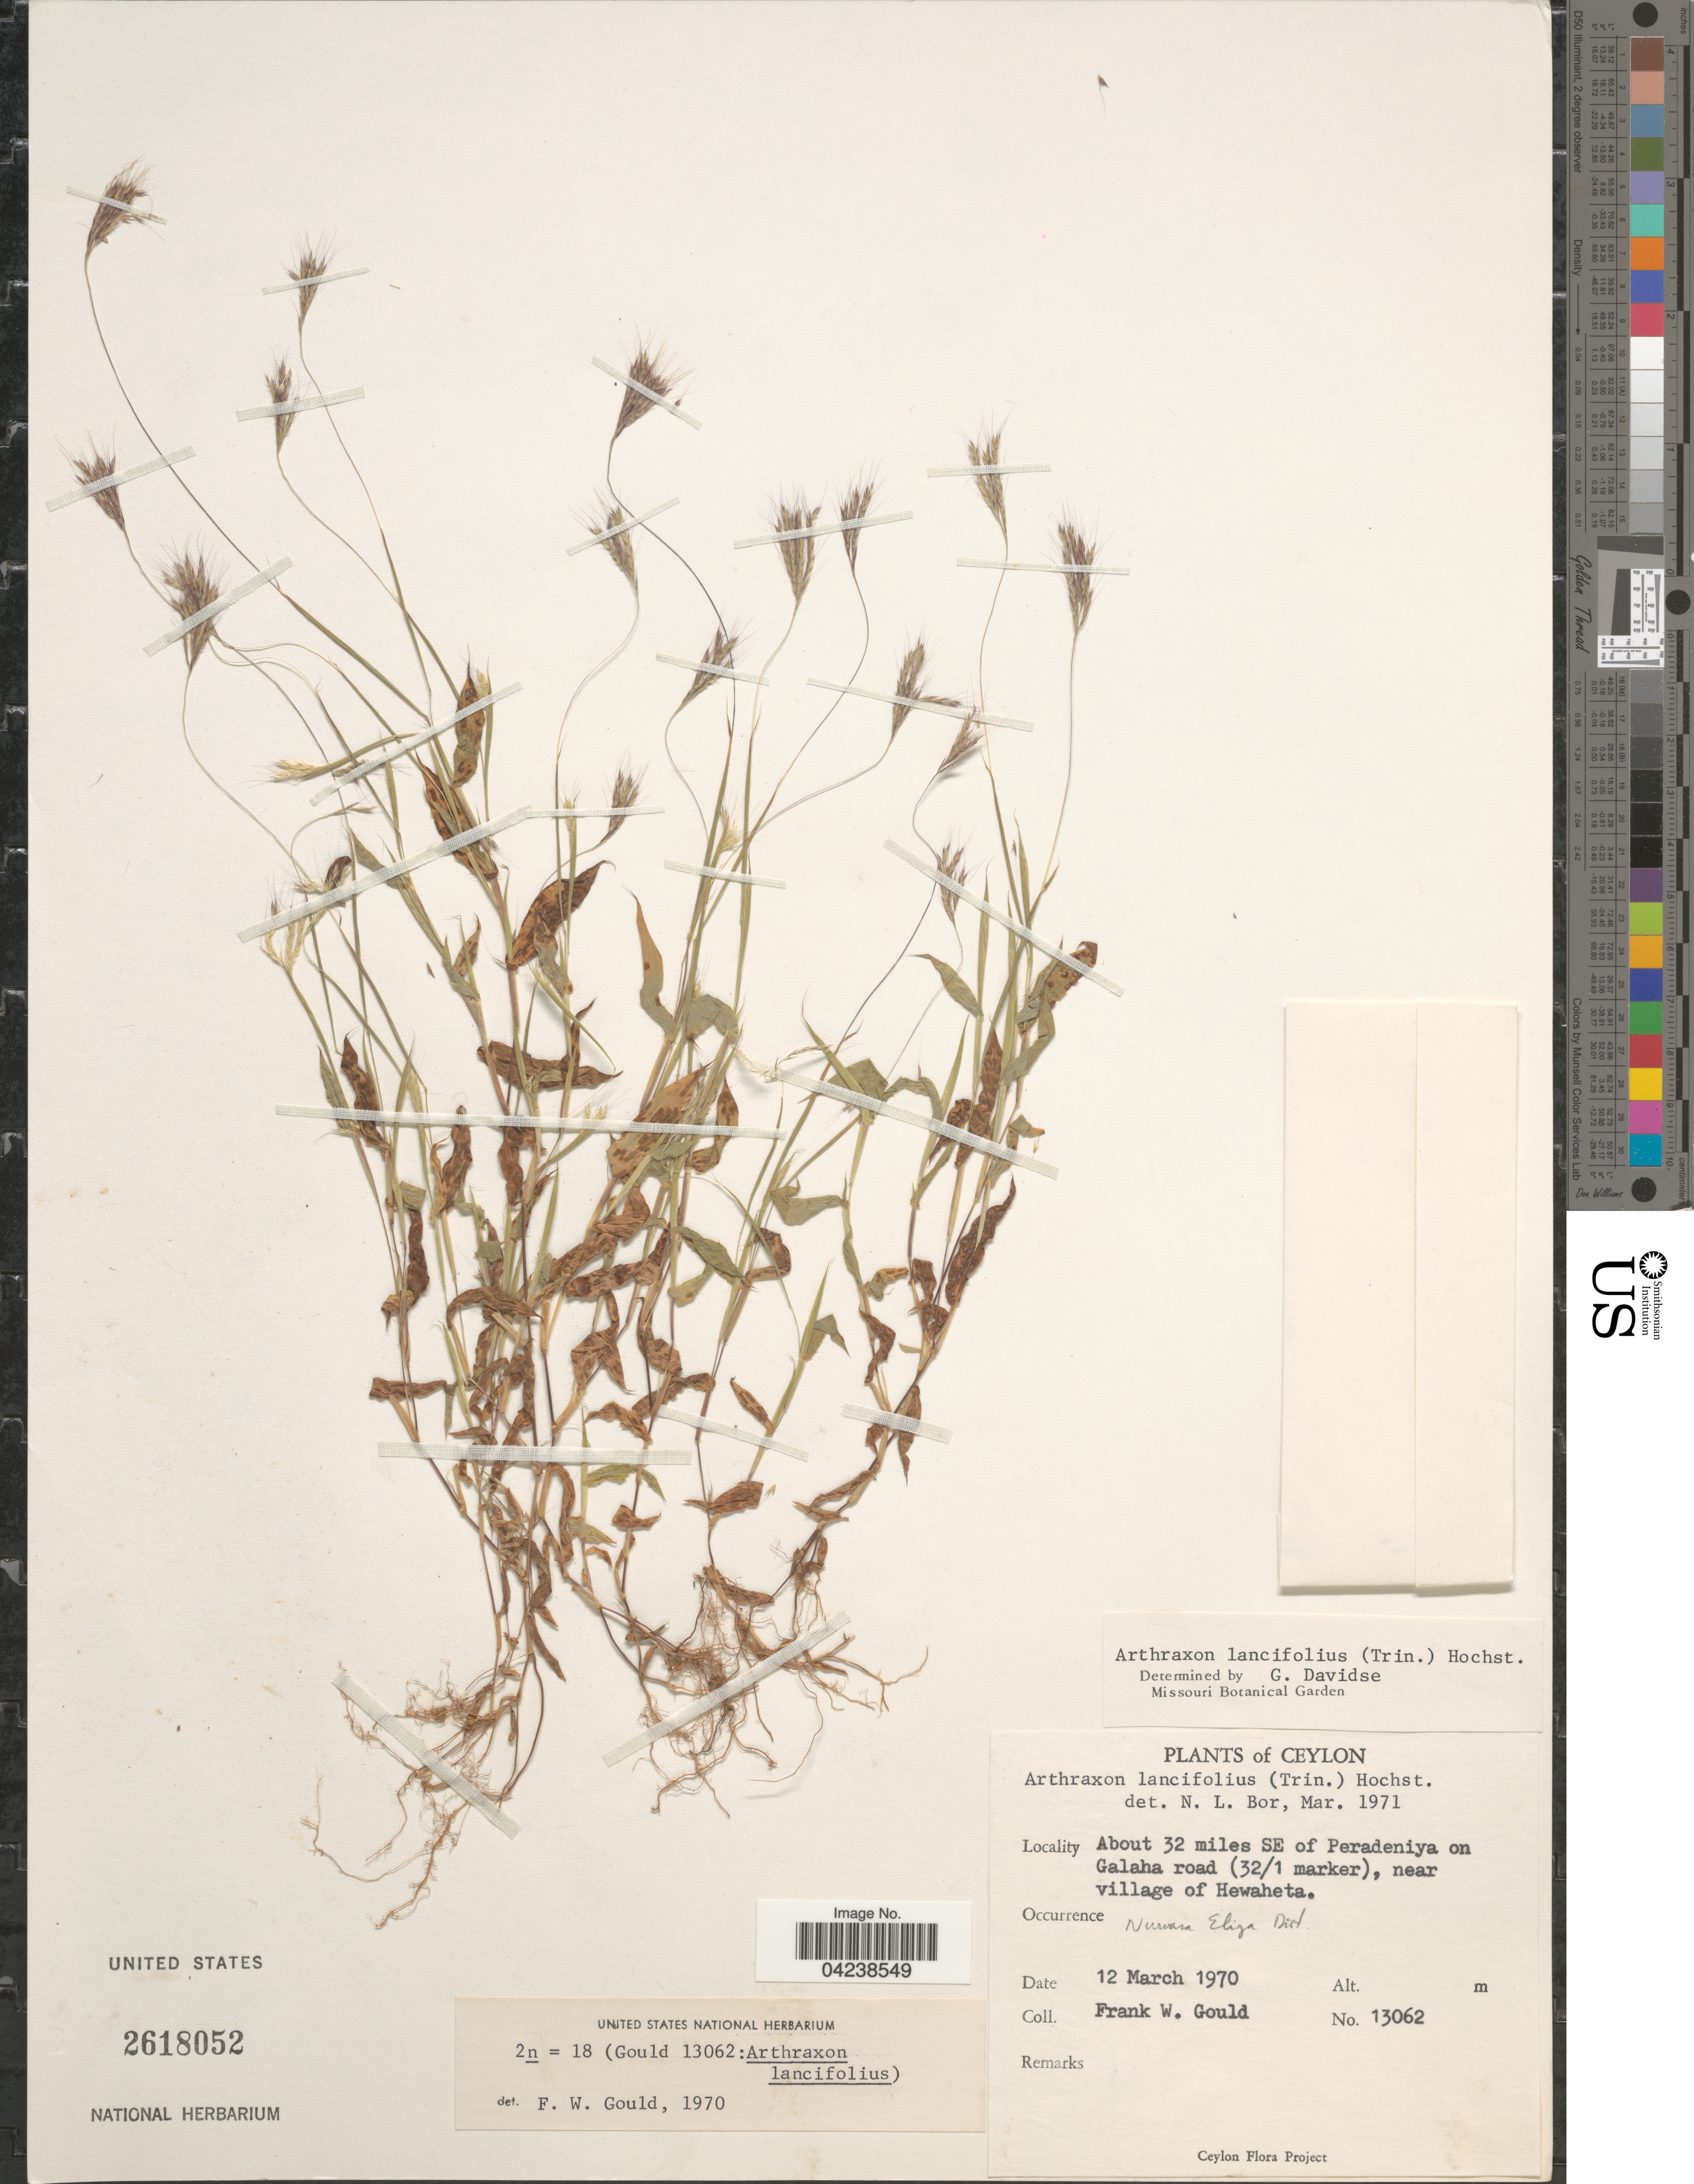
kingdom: Plantae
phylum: Tracheophyta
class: Liliopsida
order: Poales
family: Poaceae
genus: Arthraxon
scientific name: Arthraxon lancifolius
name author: (Trin.) Hochst.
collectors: F. W. Gould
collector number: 13062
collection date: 1970-03-12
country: Sri Lanka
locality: Ceylon. About 32 miles SE of Peradeniya on Galaha road (32/1 marker), near village of Hewaheta. Nuwara Eliya Dist.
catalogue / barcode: US 2618052